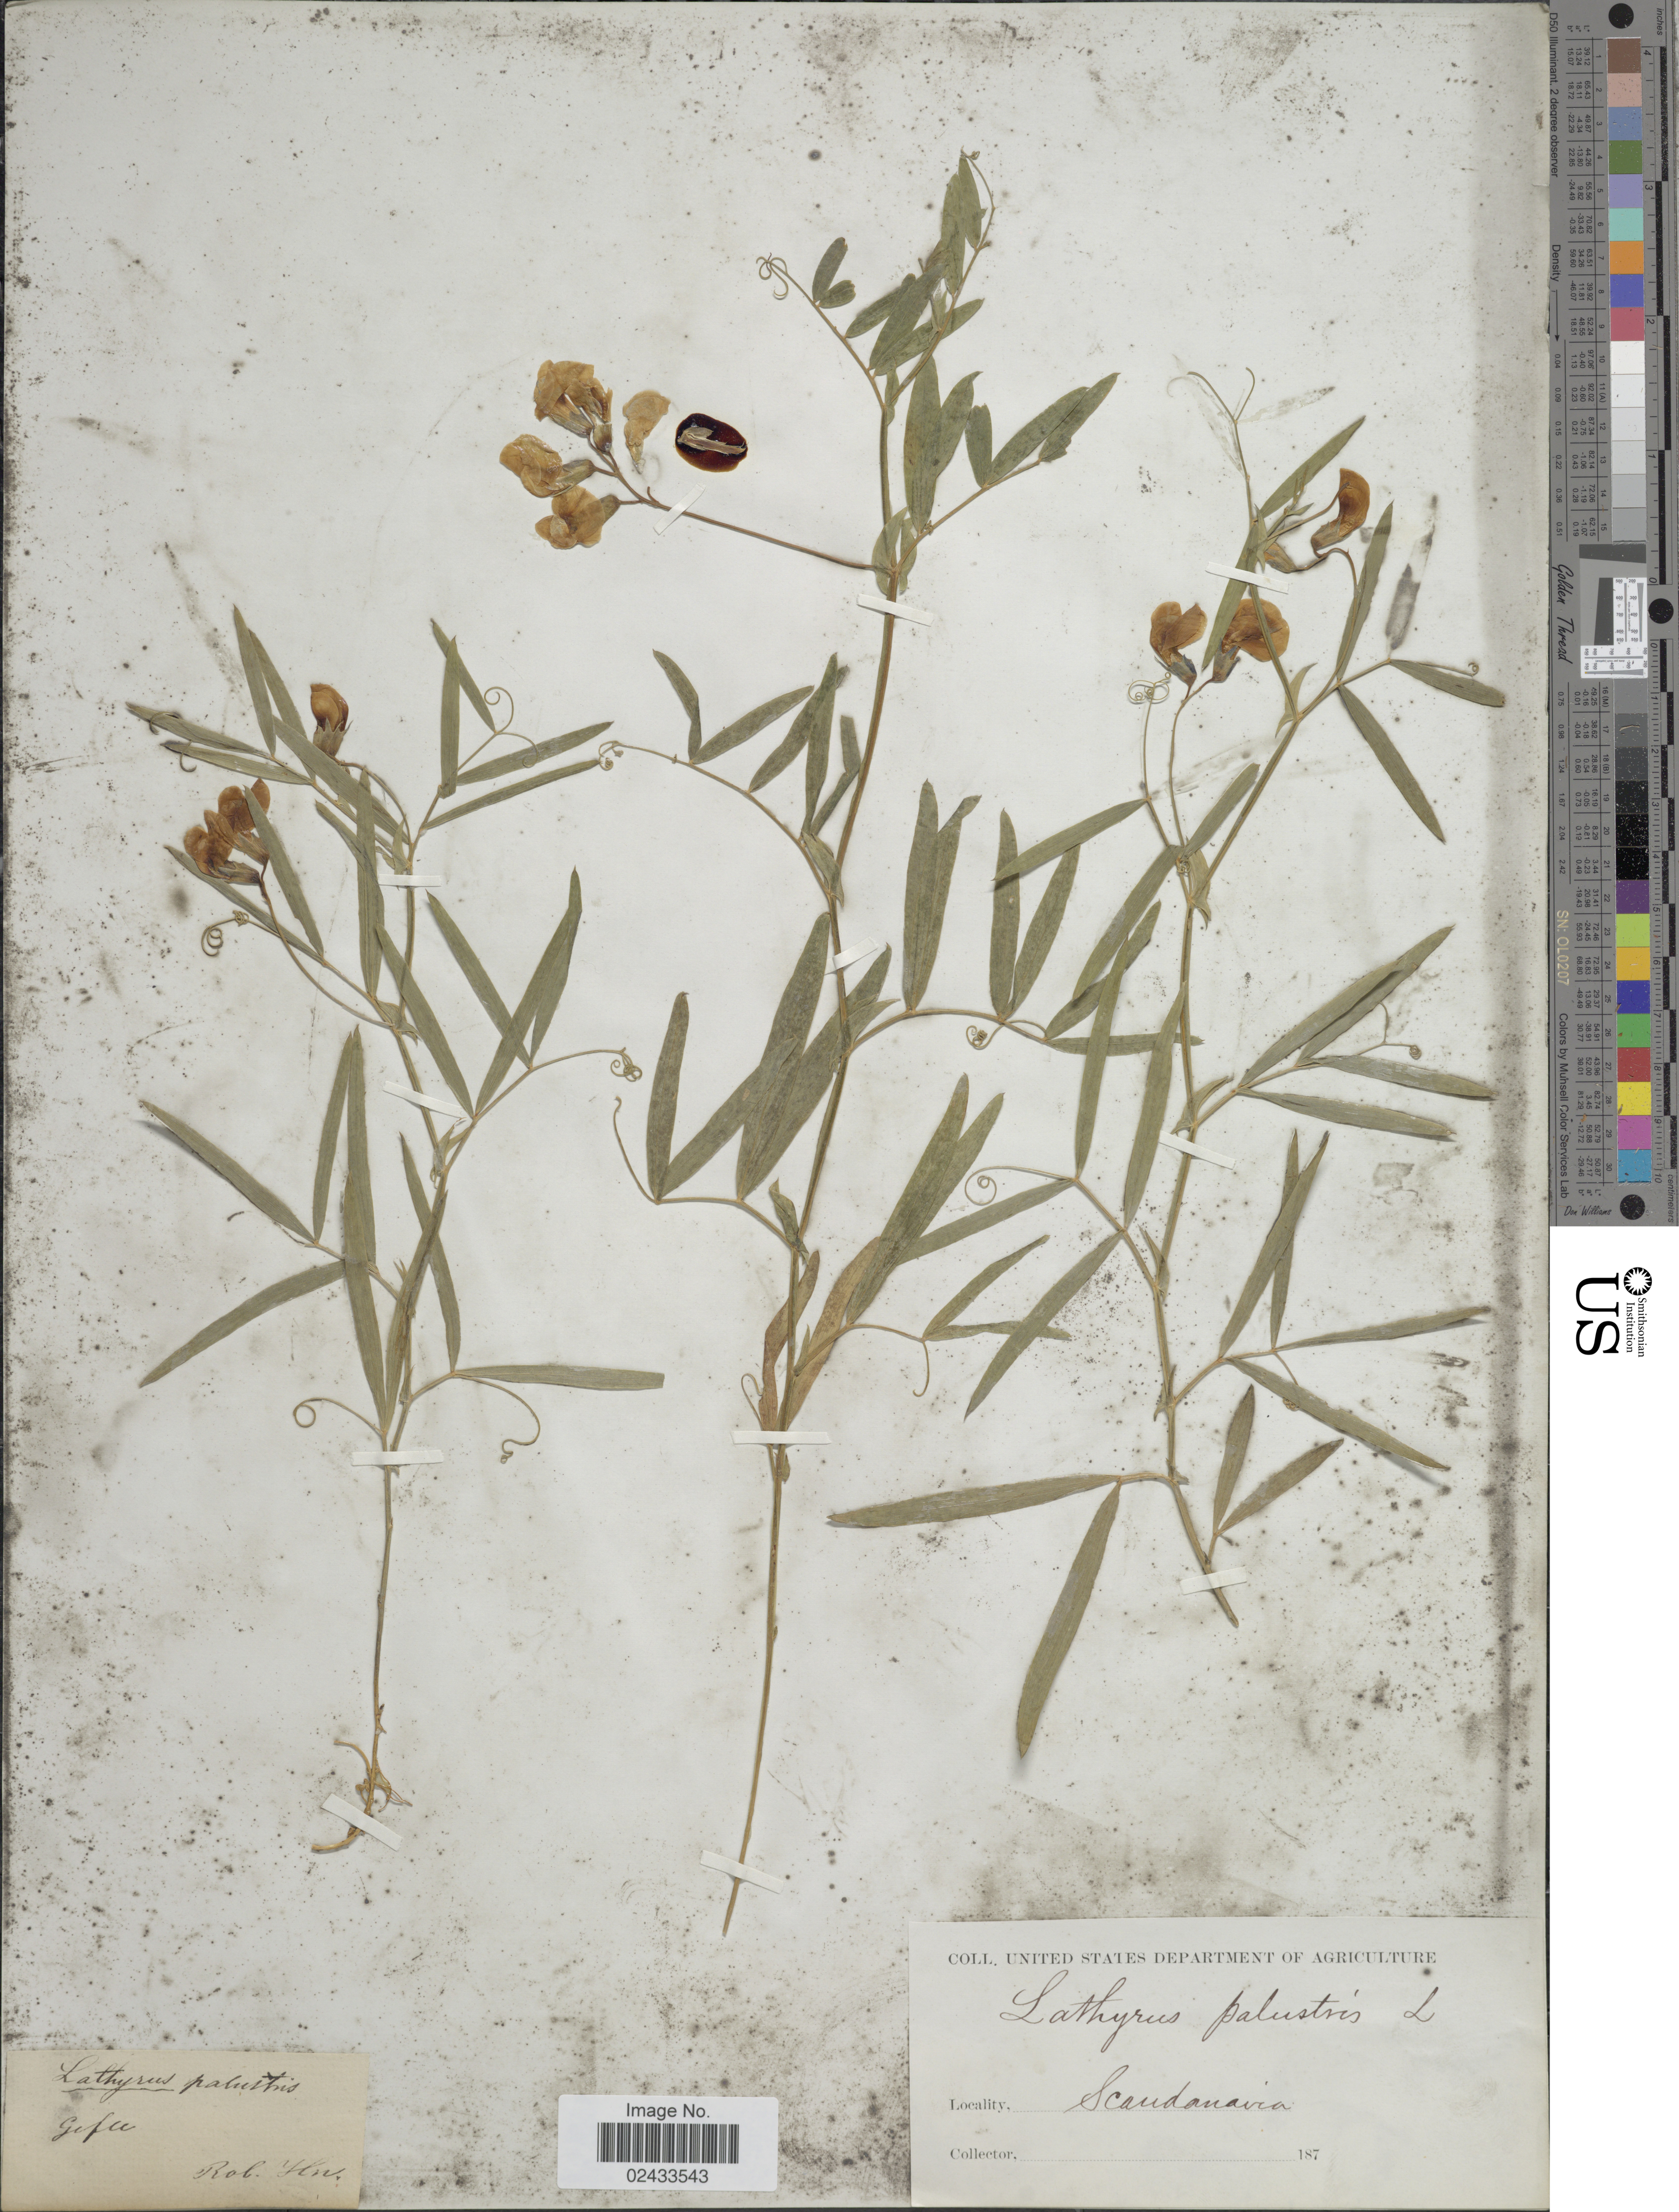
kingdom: Plantae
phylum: Tracheophyta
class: Magnoliopsida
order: Fabales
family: Fabaceae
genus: Lathyrus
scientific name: Lathyrus palustris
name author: L.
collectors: R. Hn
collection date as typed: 187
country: Sweden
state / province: Gävleborg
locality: Scandinavia. Gefle